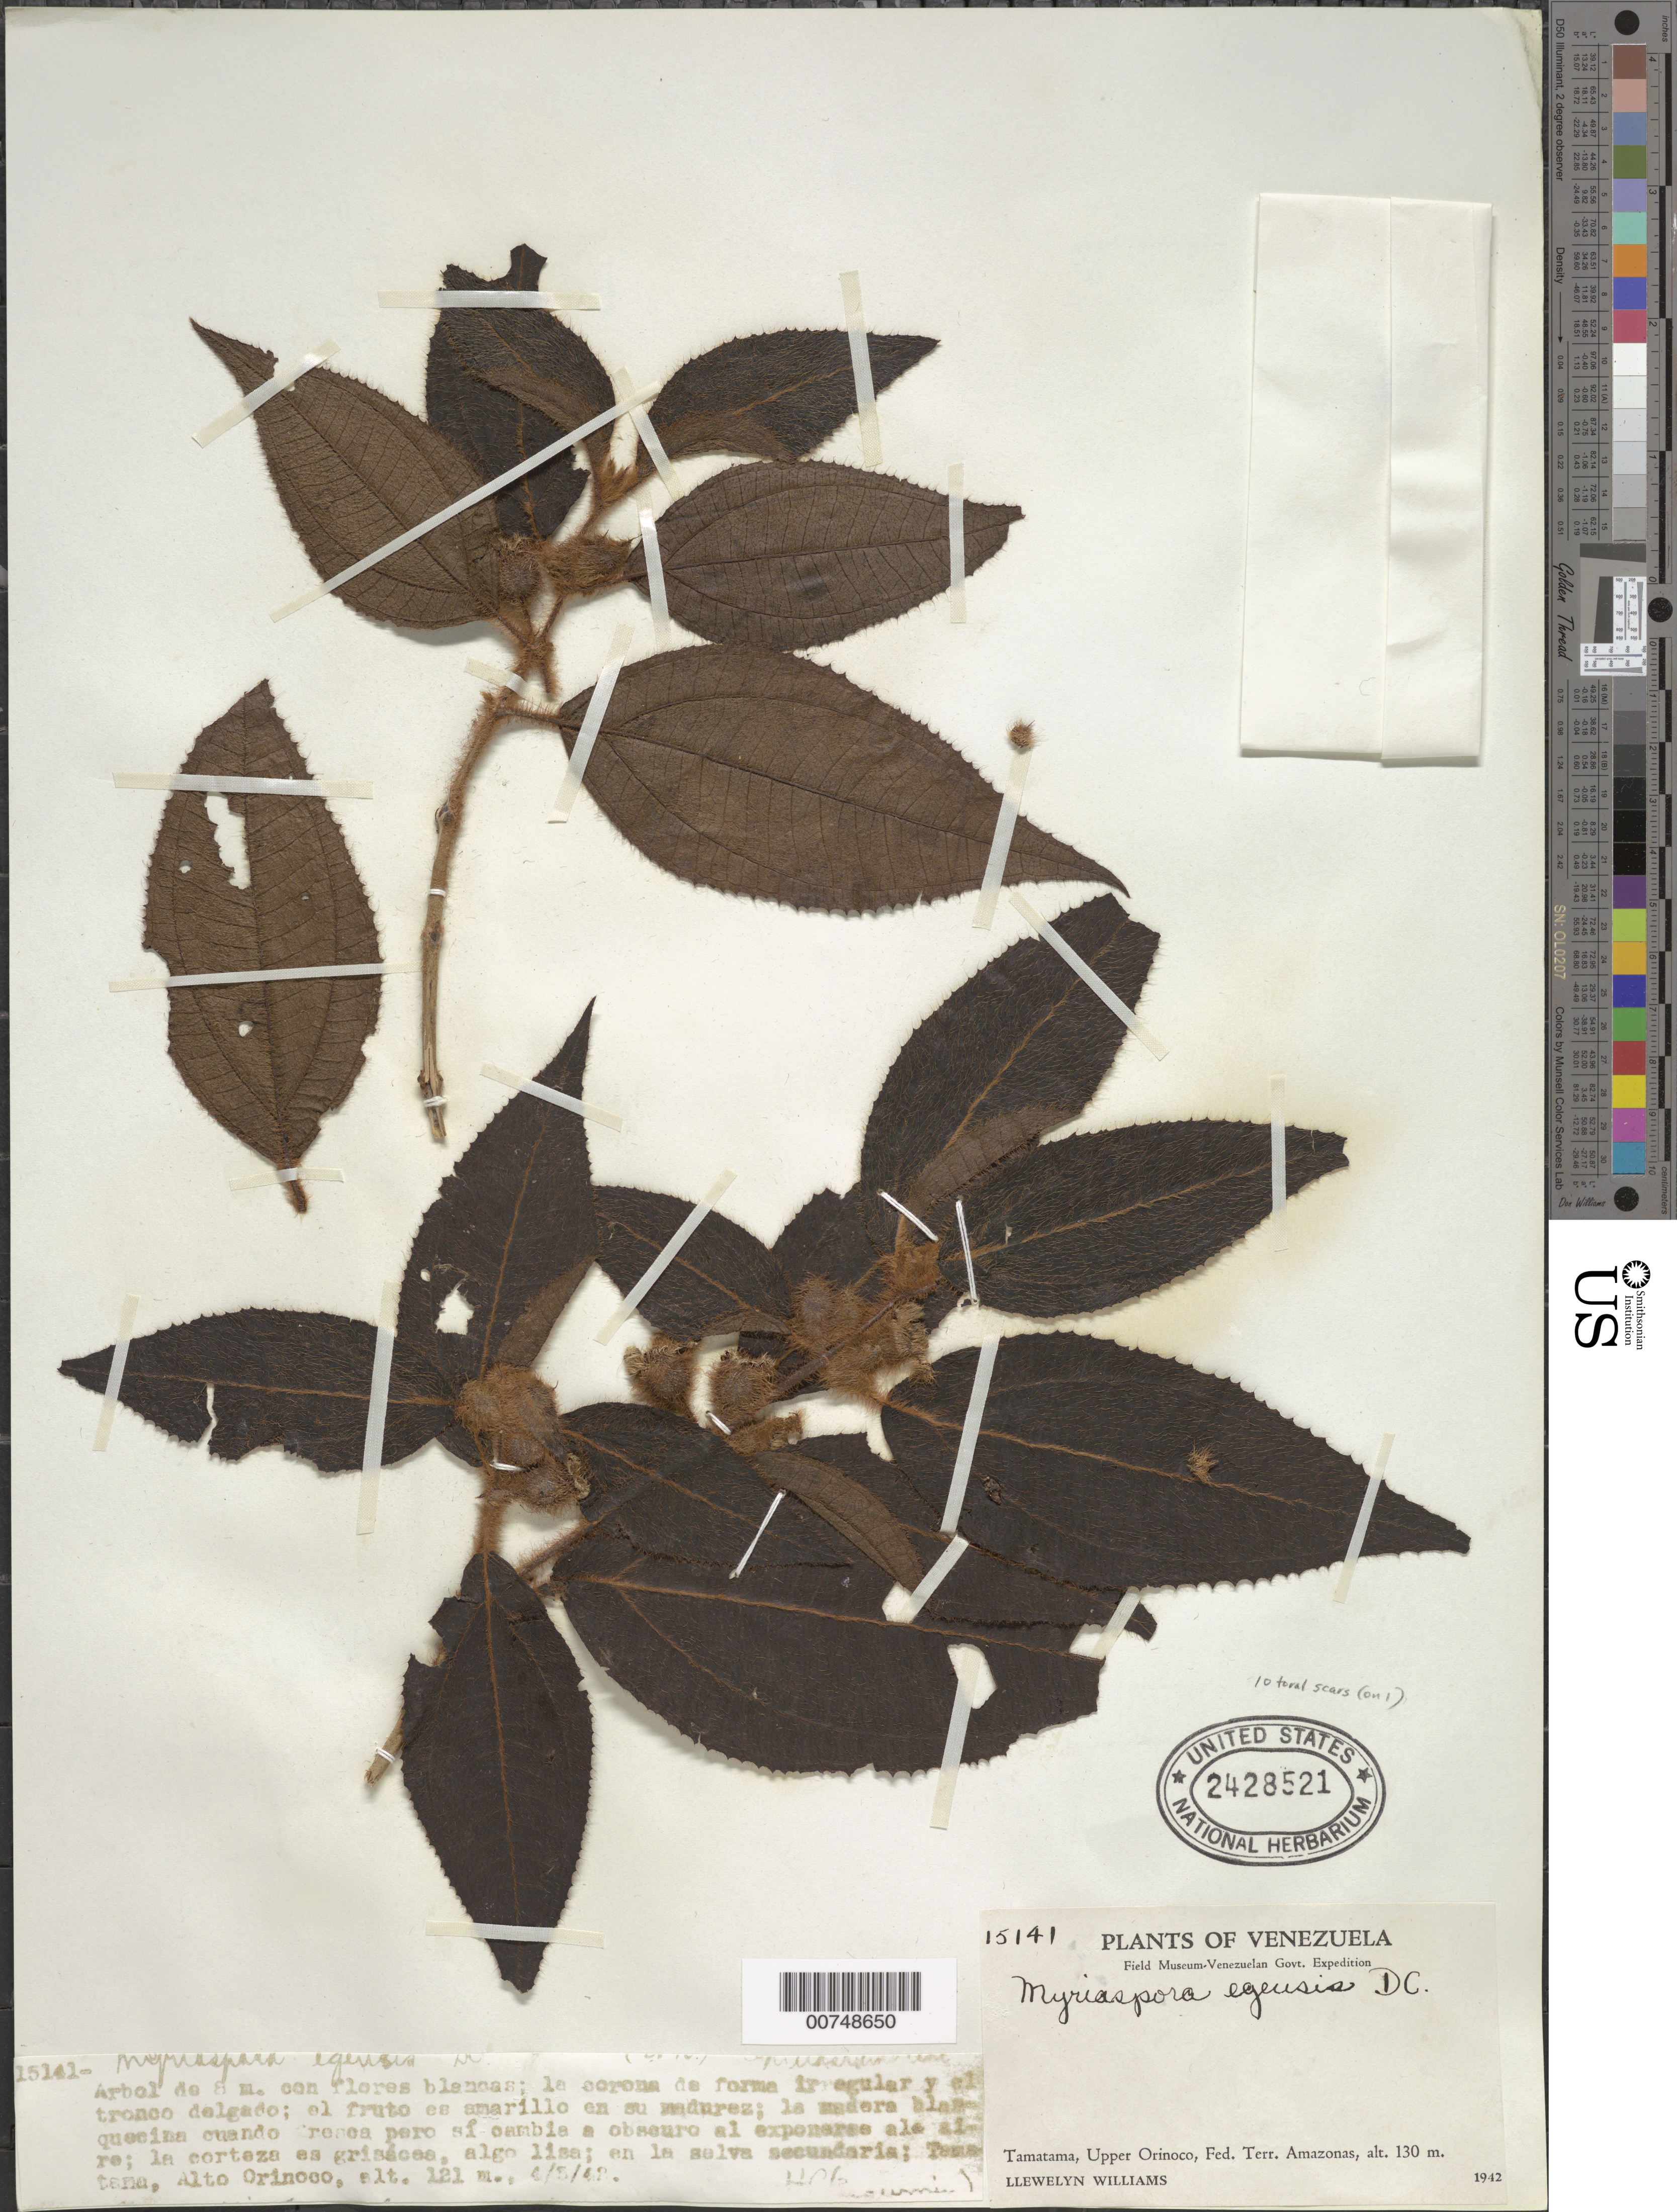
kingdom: Plantae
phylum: Tracheophyta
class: Magnoliopsida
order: Myrtales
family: Melastomataceae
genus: Bellucia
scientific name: Bellucia egensis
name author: (DC.) Penneys et al.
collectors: Ll. Williams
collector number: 15141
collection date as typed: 4-May-42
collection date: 1942-05-04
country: Venezuela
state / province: Amazonas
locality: Tamatama, Río Orinoco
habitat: Selva secundaria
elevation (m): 121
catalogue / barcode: US 2428521